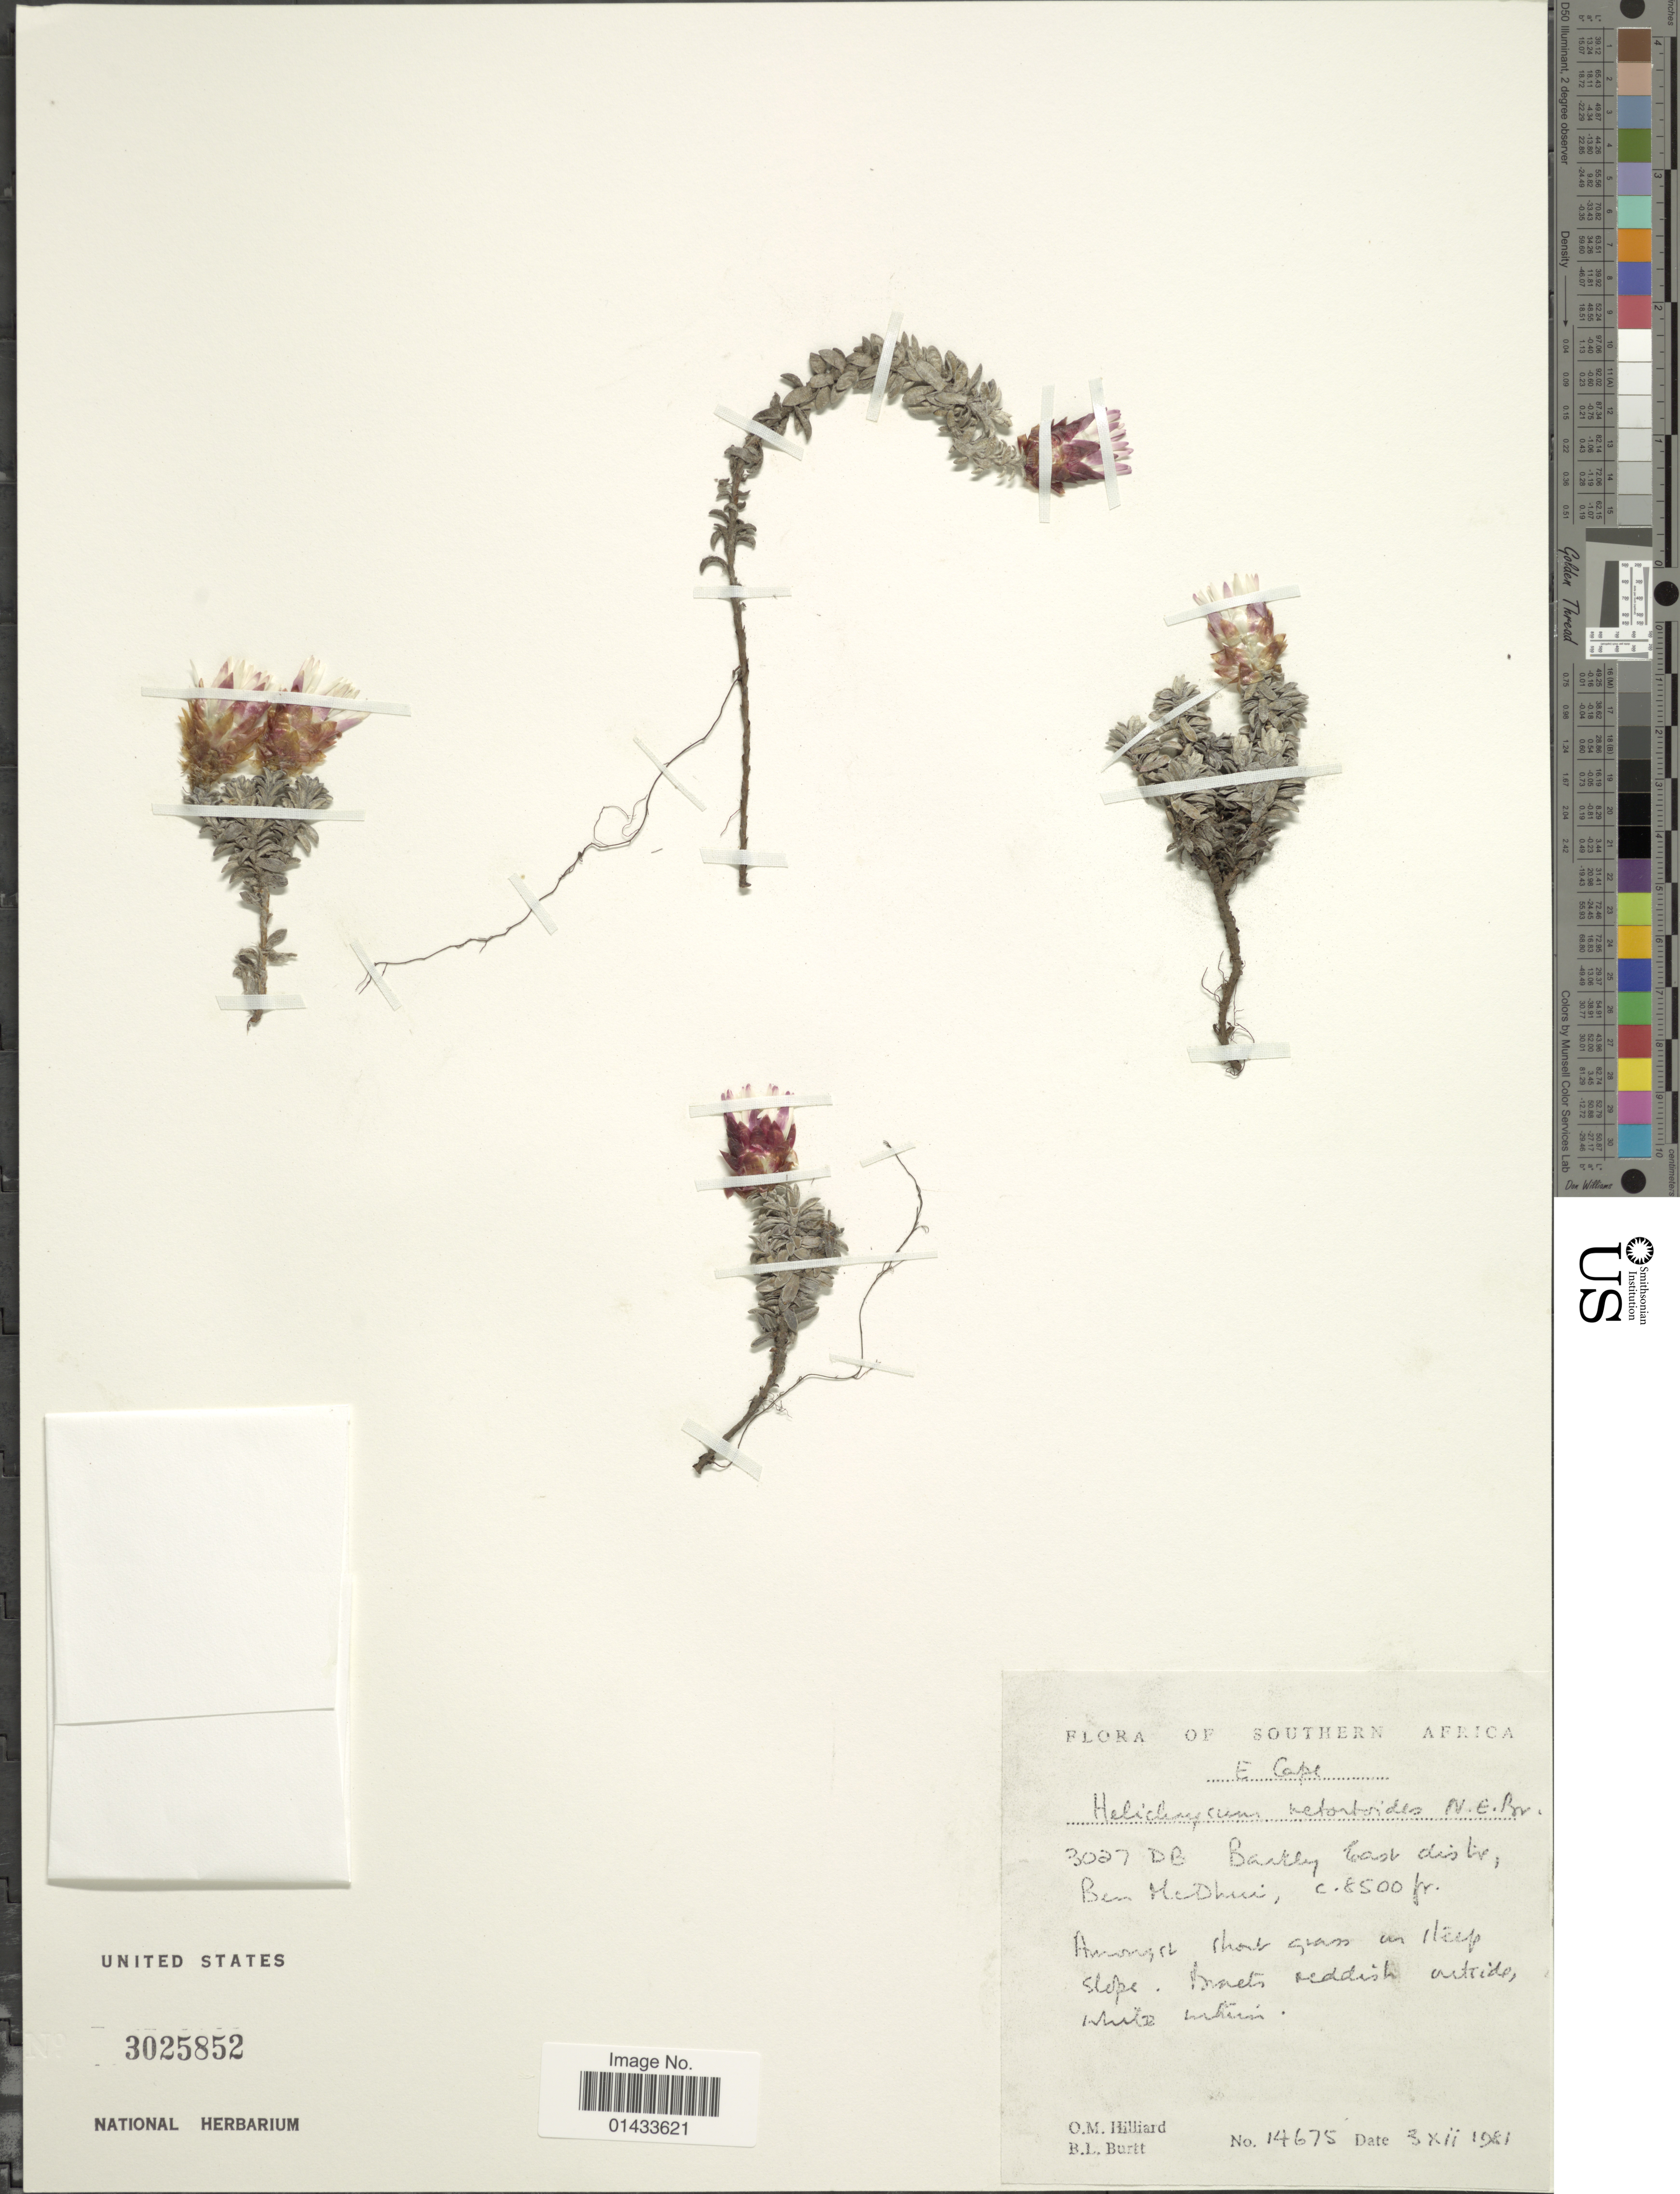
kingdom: Plantae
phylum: Tracheophyta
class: Magnoliopsida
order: Asterales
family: Asteraceae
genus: Helichrysum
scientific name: Helichrysum retortoides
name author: N.E. Br.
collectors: O. M. Hilliard & B. L. Burtt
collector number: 14675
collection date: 1981-12-03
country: South Africa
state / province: Eastern Cape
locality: E. Cape, 3027 DB Barkley East Distr., Ben Medhui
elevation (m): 2591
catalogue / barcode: US 3025852